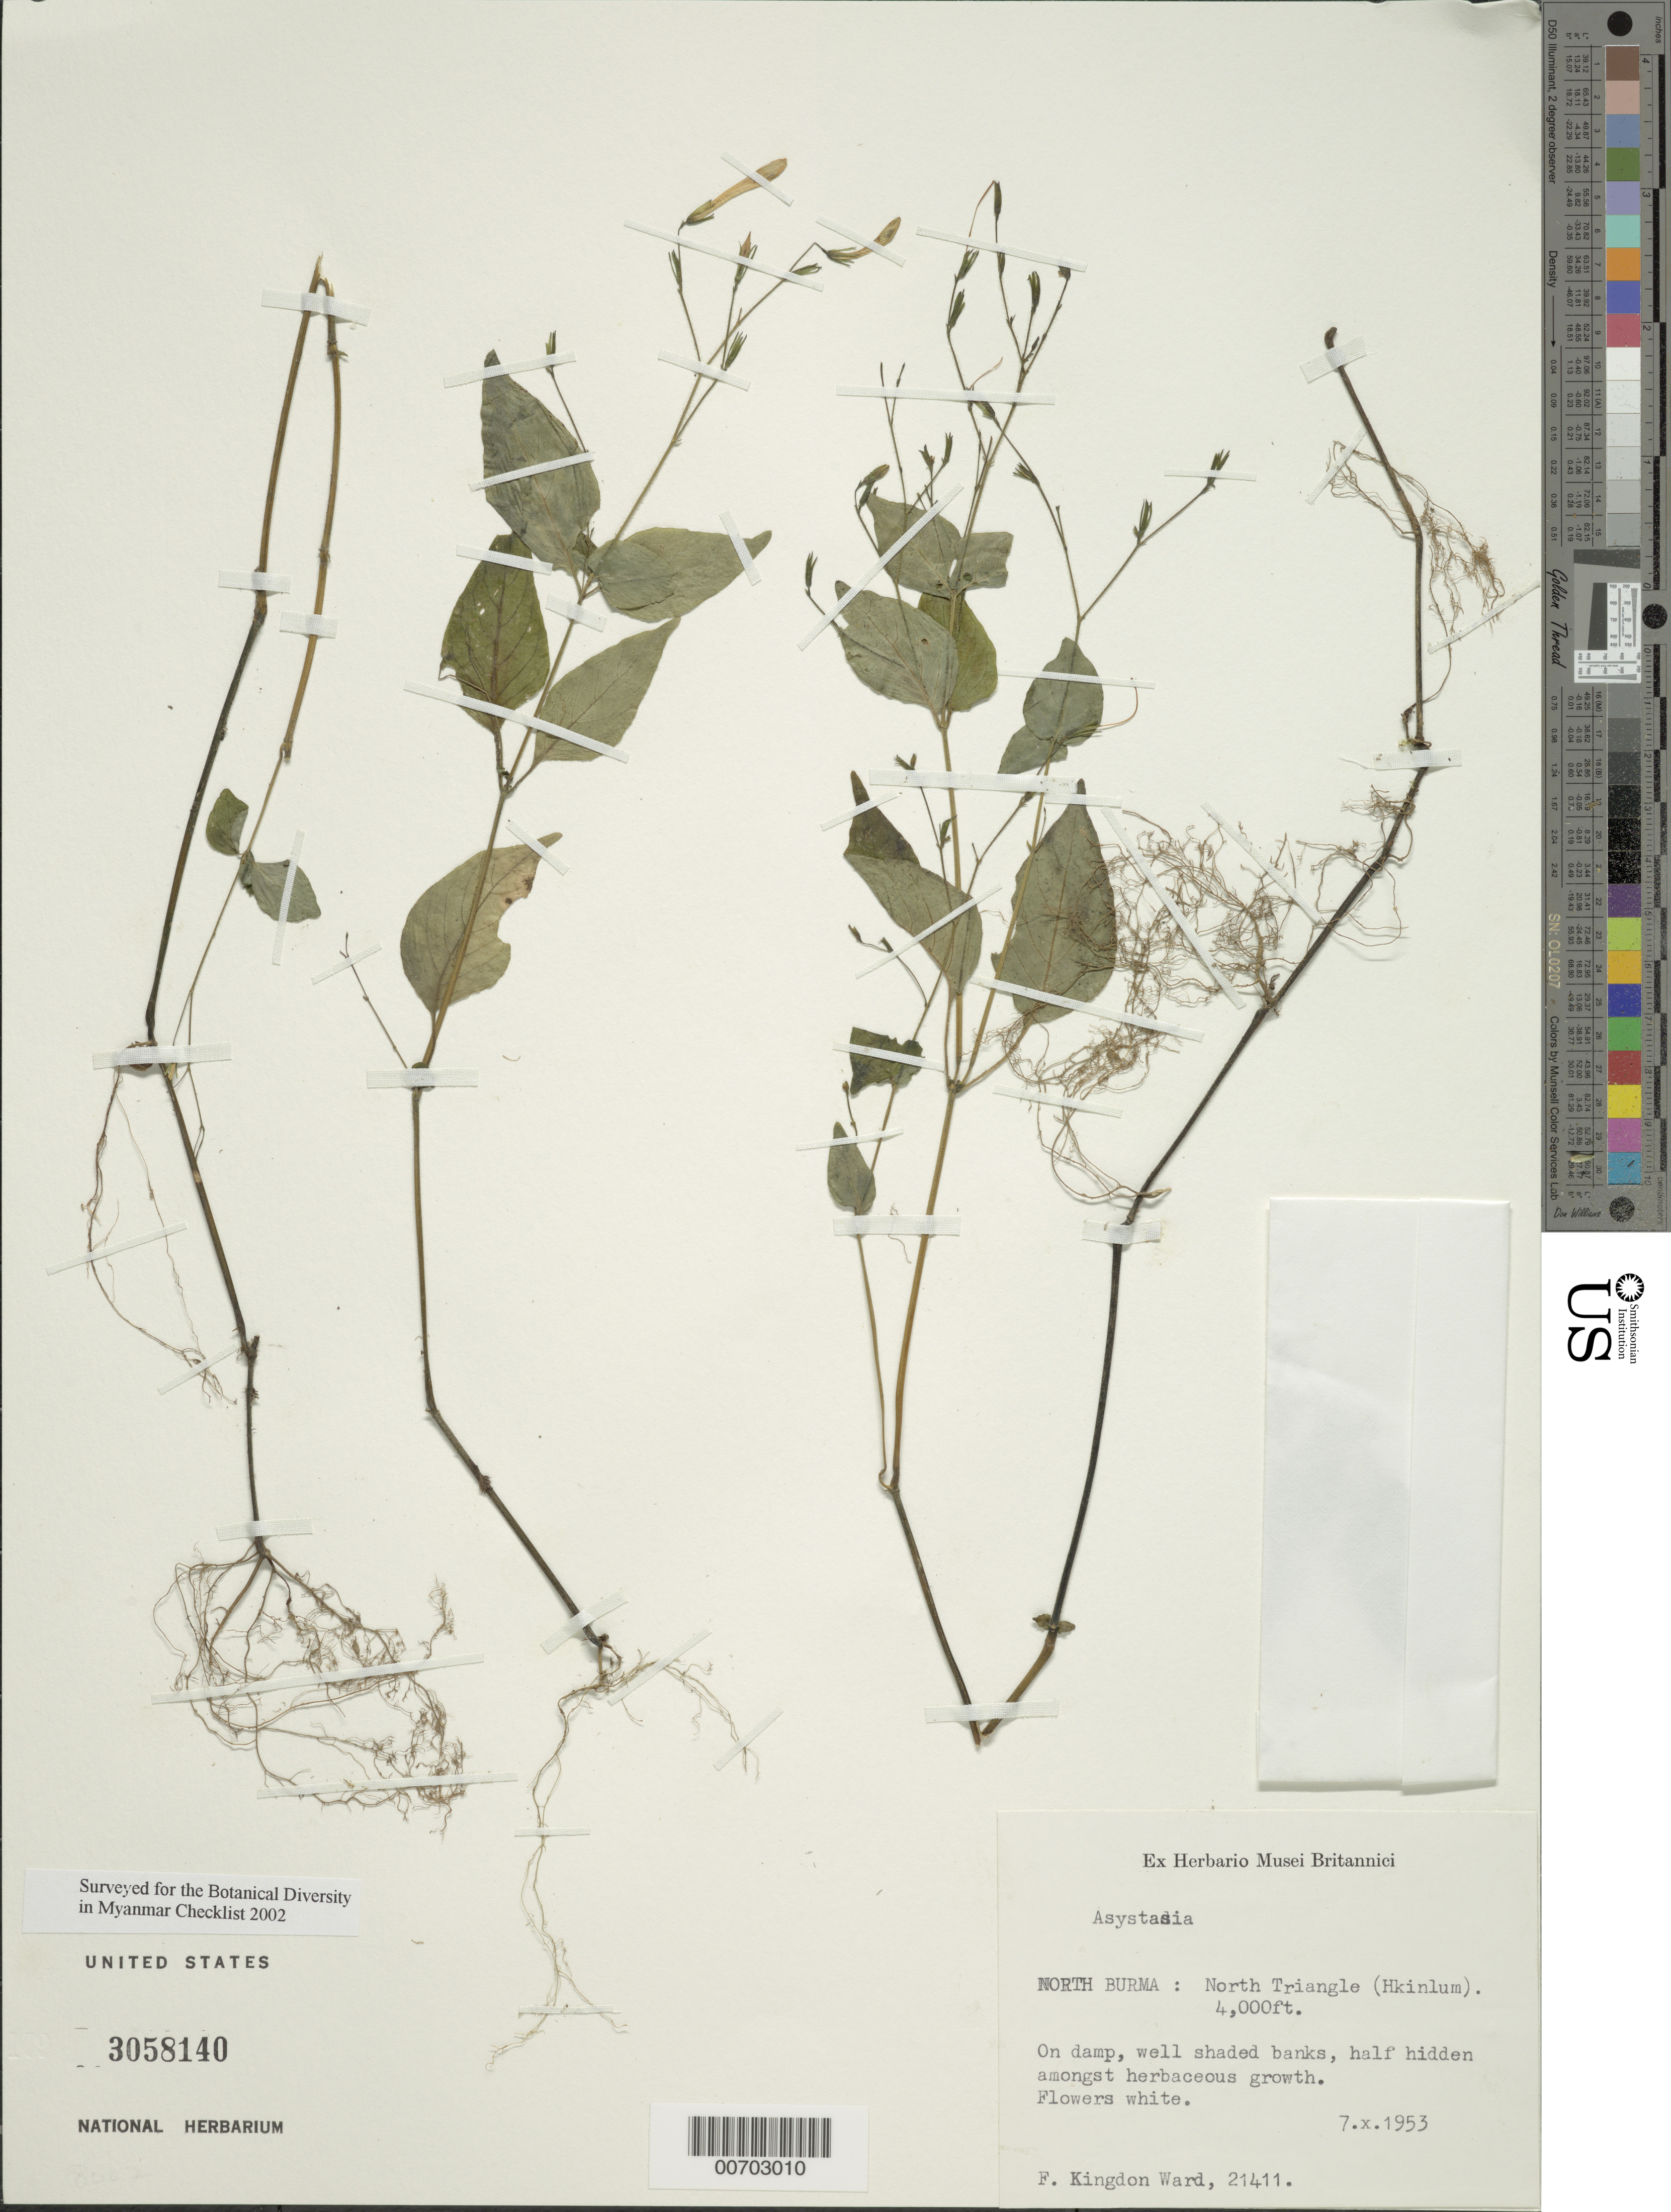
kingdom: Plantae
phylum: Tracheophyta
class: Magnoliopsida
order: Lamiales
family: Acanthaceae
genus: Asystasia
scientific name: Asystasia sp.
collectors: F. Kingdon Ward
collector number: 21411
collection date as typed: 07 Oct 1953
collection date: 1953-10-07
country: Myanmar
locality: Hkinlum, North Triangle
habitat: Damp, well shaded banks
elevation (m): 1219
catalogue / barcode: US 3058140